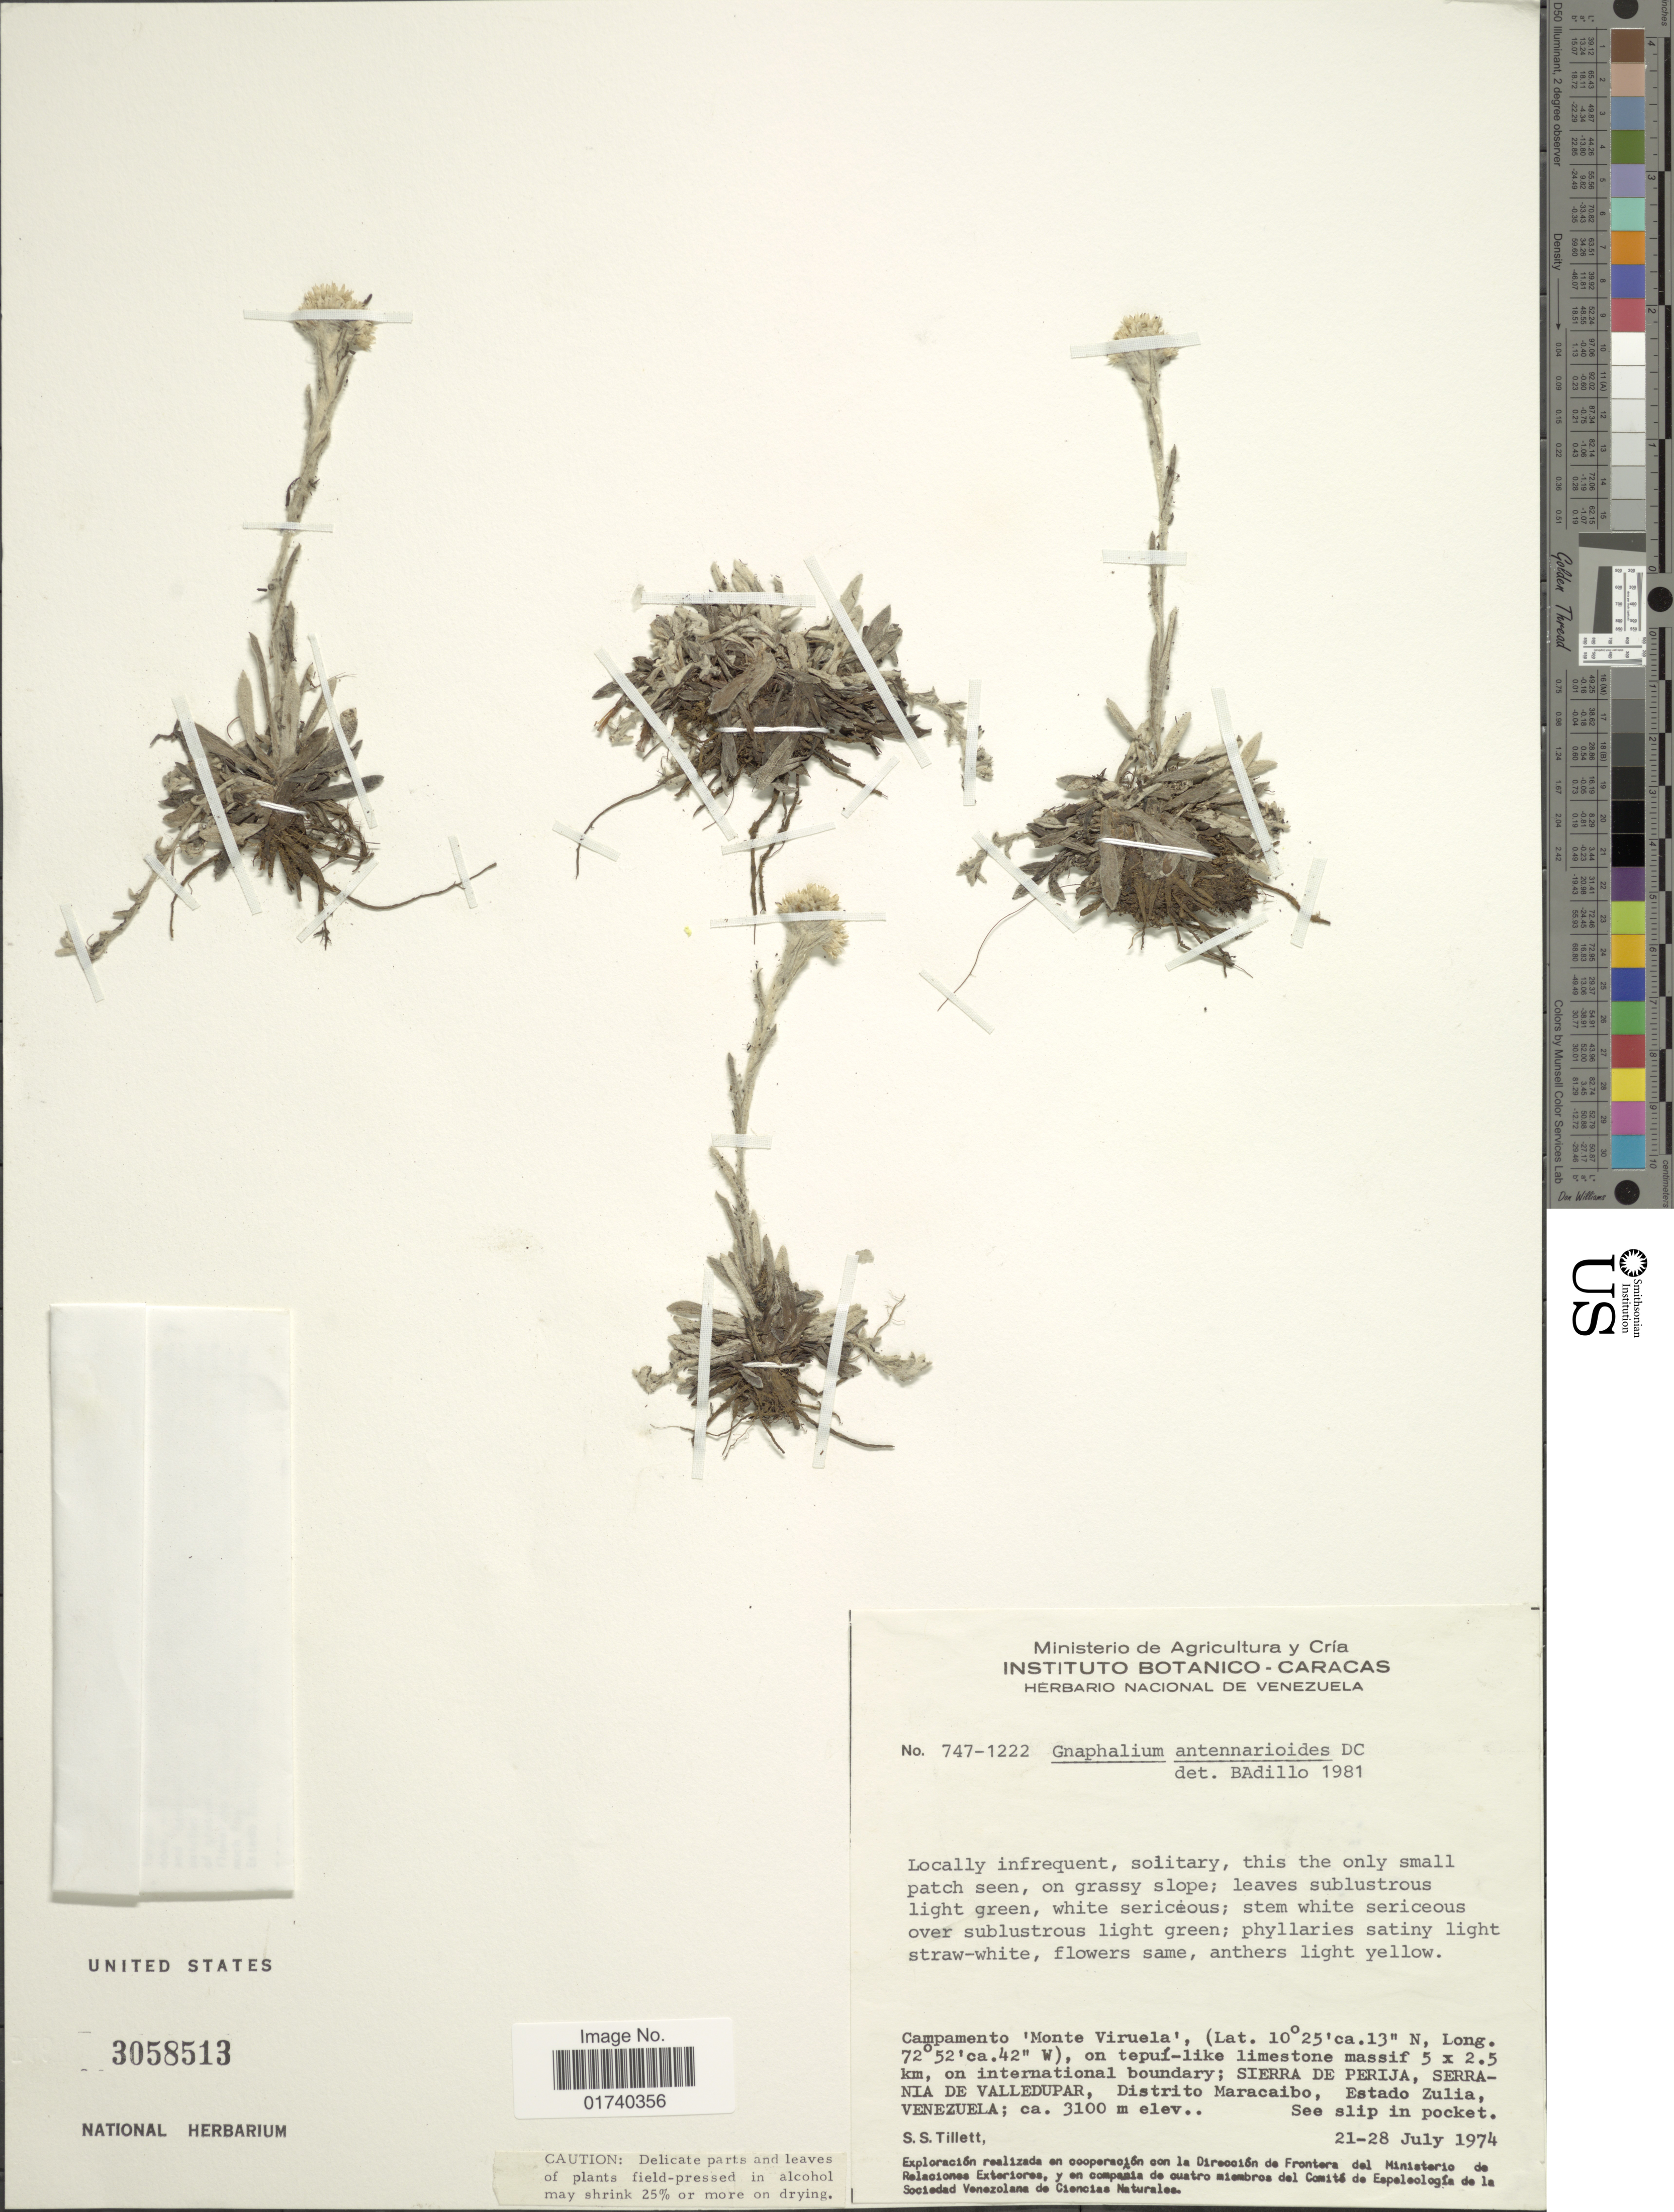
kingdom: Plantae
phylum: Tracheophyta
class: Magnoliopsida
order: Asterales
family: Asteraceae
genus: Chryselium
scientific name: Chryselium gnaphalioides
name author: (Kunth) Urtubey & S.E. Freire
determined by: Nesom, Guy L.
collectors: S. S. Tillett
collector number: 747-1222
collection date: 1974-07-21/1974-07-28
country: Venezuela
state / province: Zulia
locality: Campamento 'Monte Viruela' on tepui-like limstone massif 5 [Foreign script] 2.5 km , on international boundary, Sierra de Perija, Serrania de Valledupar, Distrito Maracaibo, Estado Zulia.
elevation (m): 3100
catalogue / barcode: US 3058513